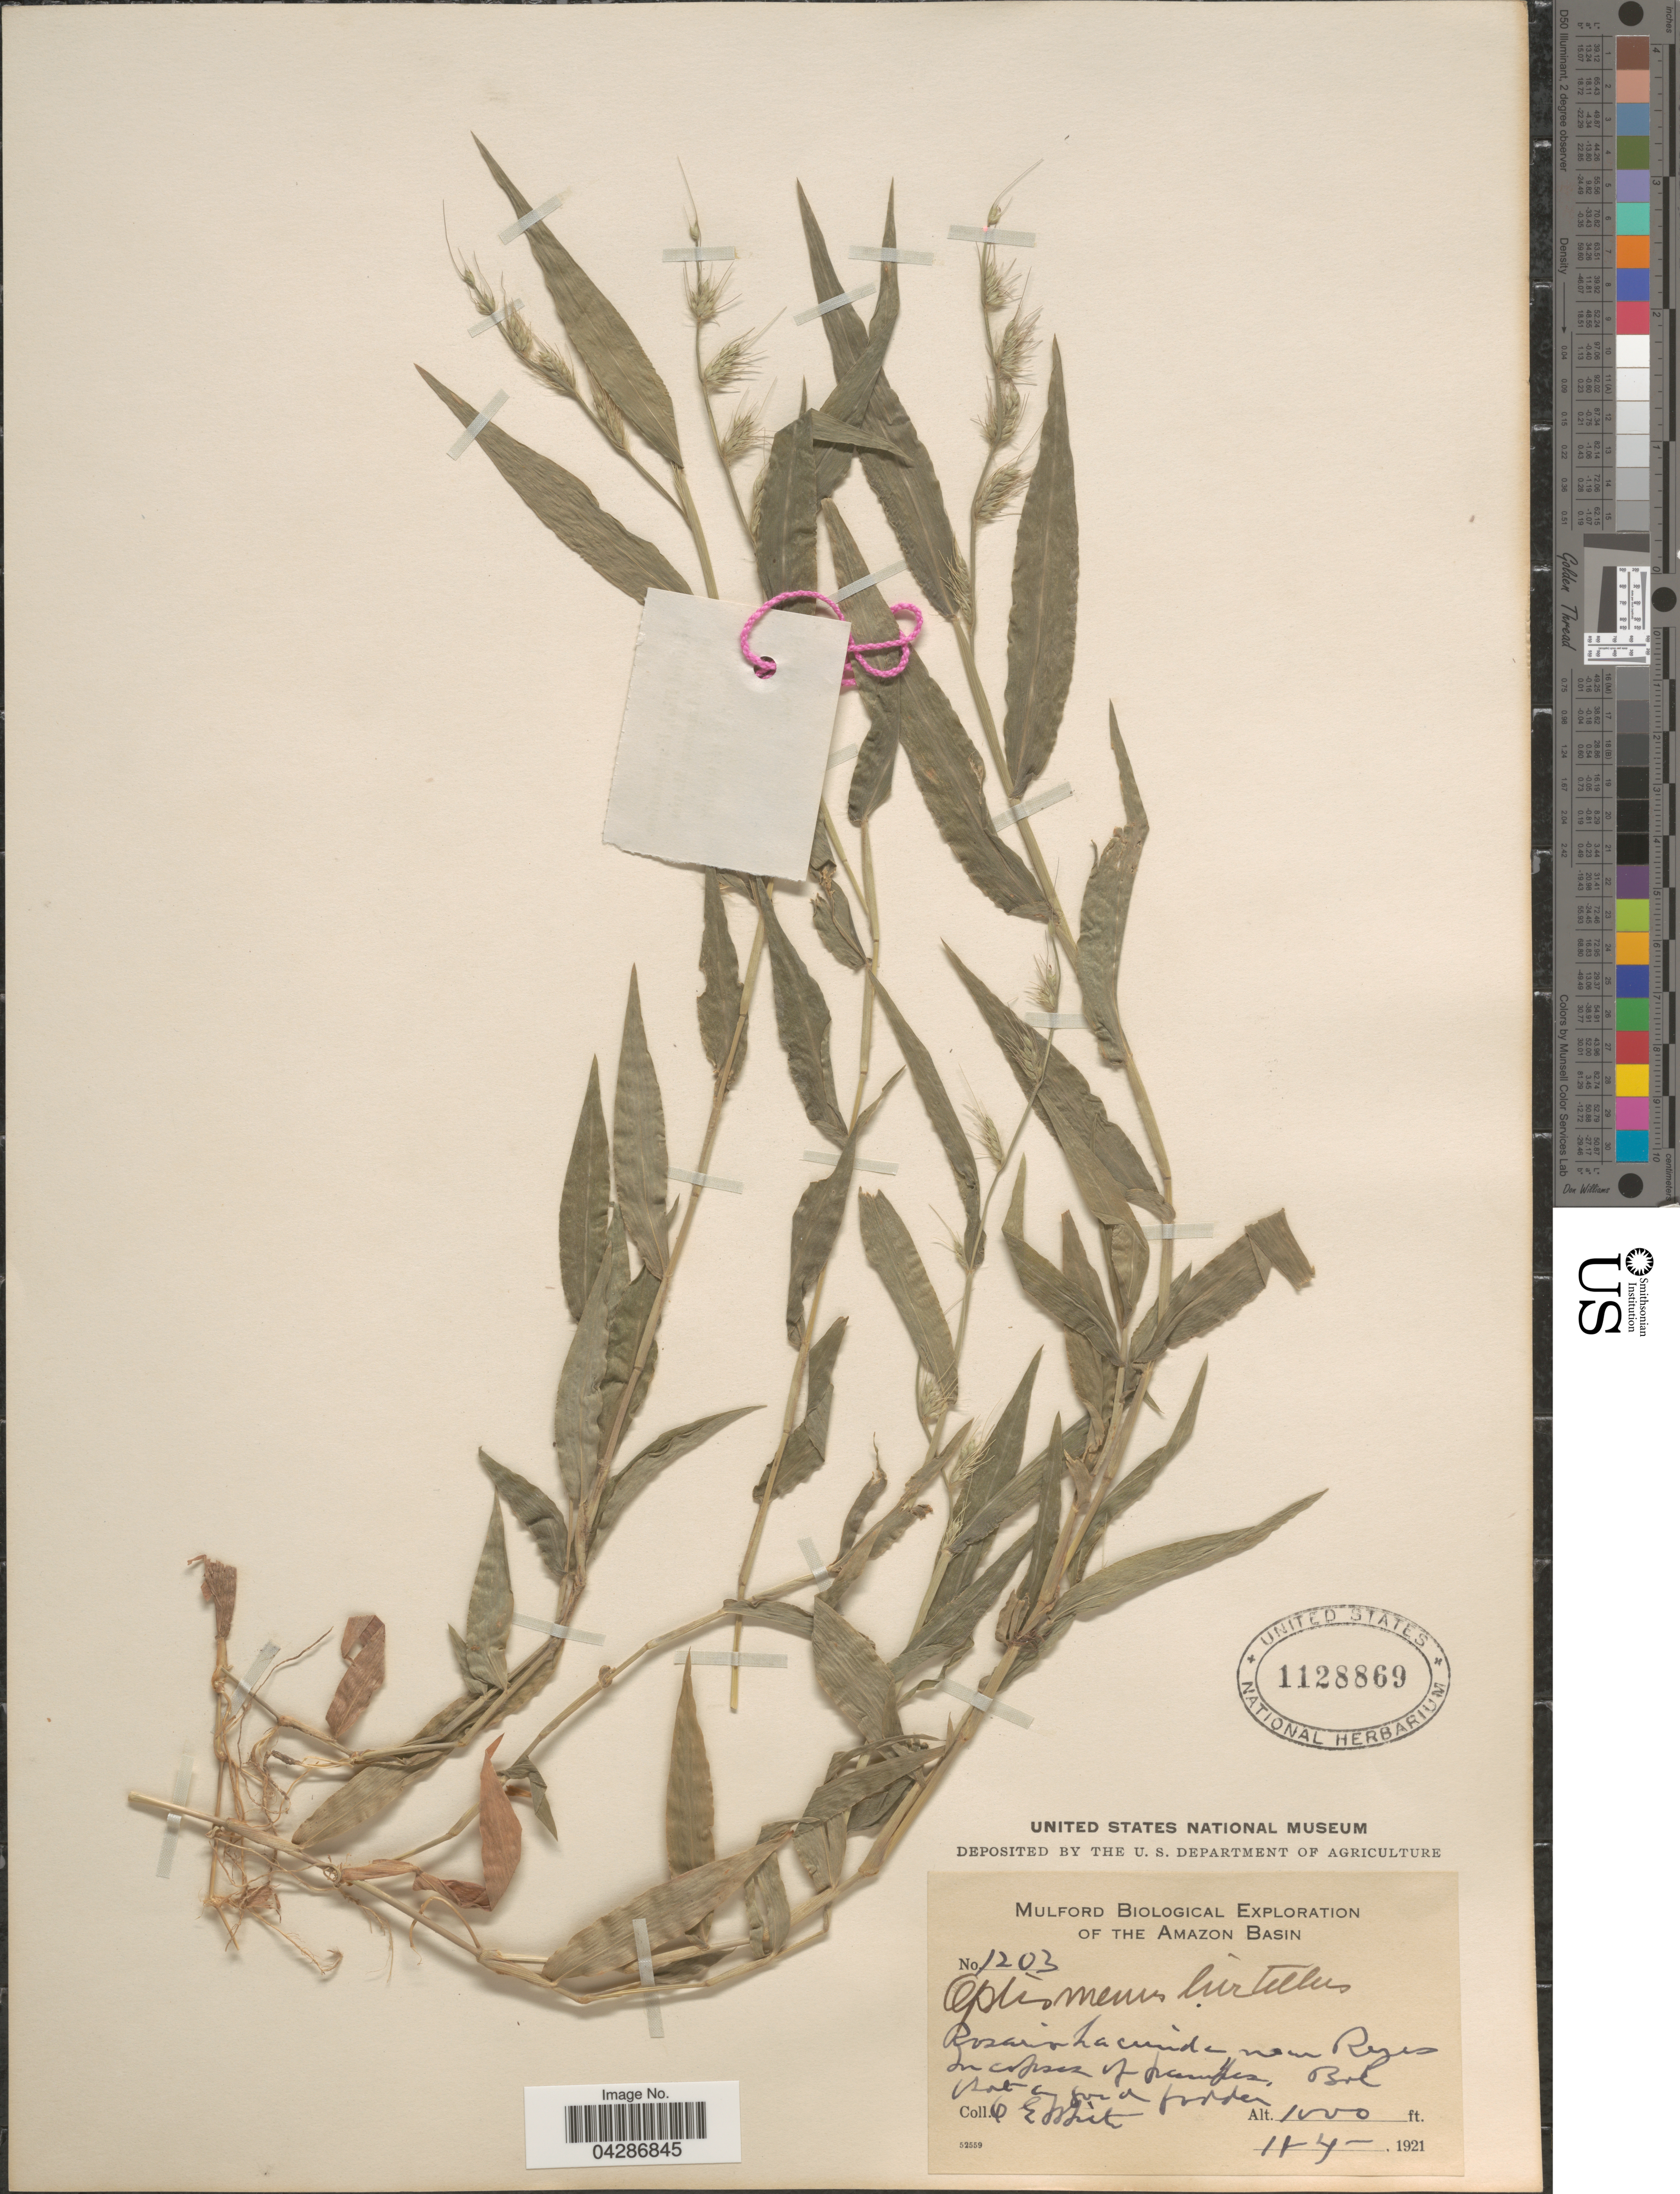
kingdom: Plantae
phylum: Tracheophyta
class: Liliopsida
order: Poales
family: Poaceae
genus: Oplismenus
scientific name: Oplismenus hirtellus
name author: (L.) P. Beauv.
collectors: O. E. White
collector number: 1203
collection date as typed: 11-4-1921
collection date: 1921-11-04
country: Bolivia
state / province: Beni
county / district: José Ballivián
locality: Rosario Hacienda near Reyes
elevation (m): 305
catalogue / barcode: US 1128869